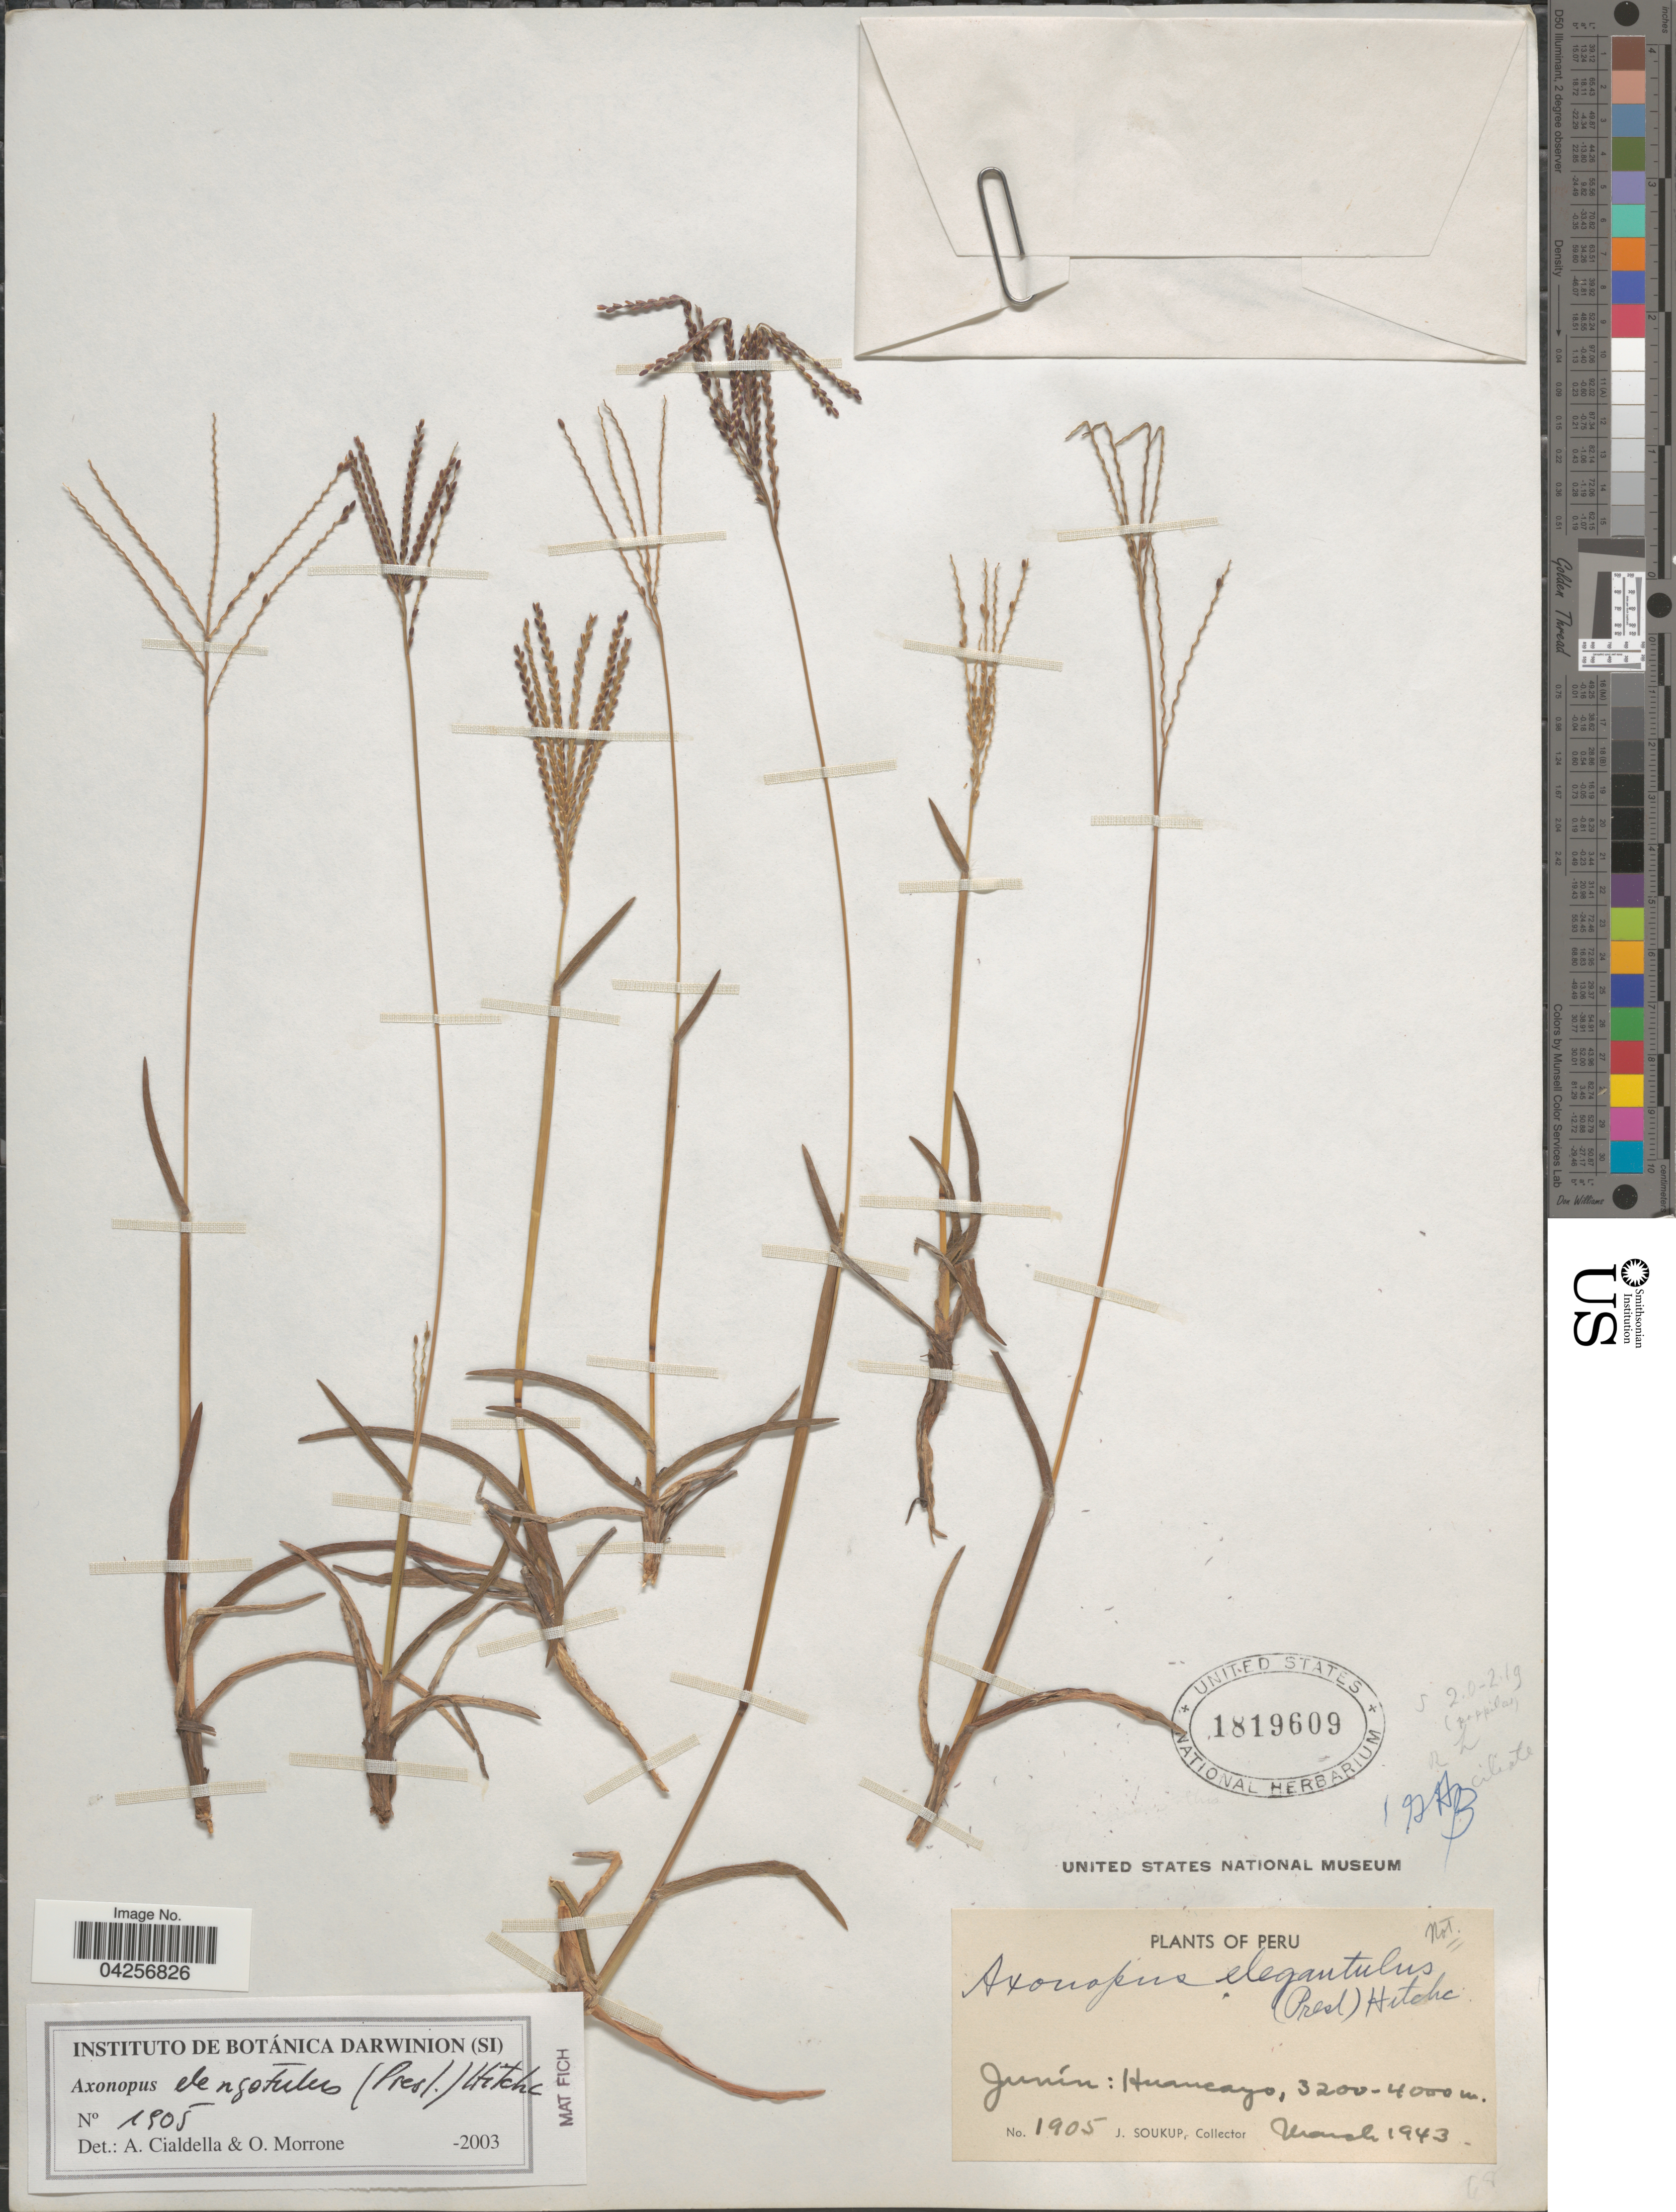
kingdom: Plantae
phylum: Tracheophyta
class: Liliopsida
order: Poales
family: Poaceae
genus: Axonopus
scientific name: Axonopus elegantulus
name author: (J. Presl) Hitchc.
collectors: J. Soukup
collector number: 1905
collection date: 1943-03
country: Peru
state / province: Junín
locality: Huancayo.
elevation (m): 3200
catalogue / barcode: US 1819609